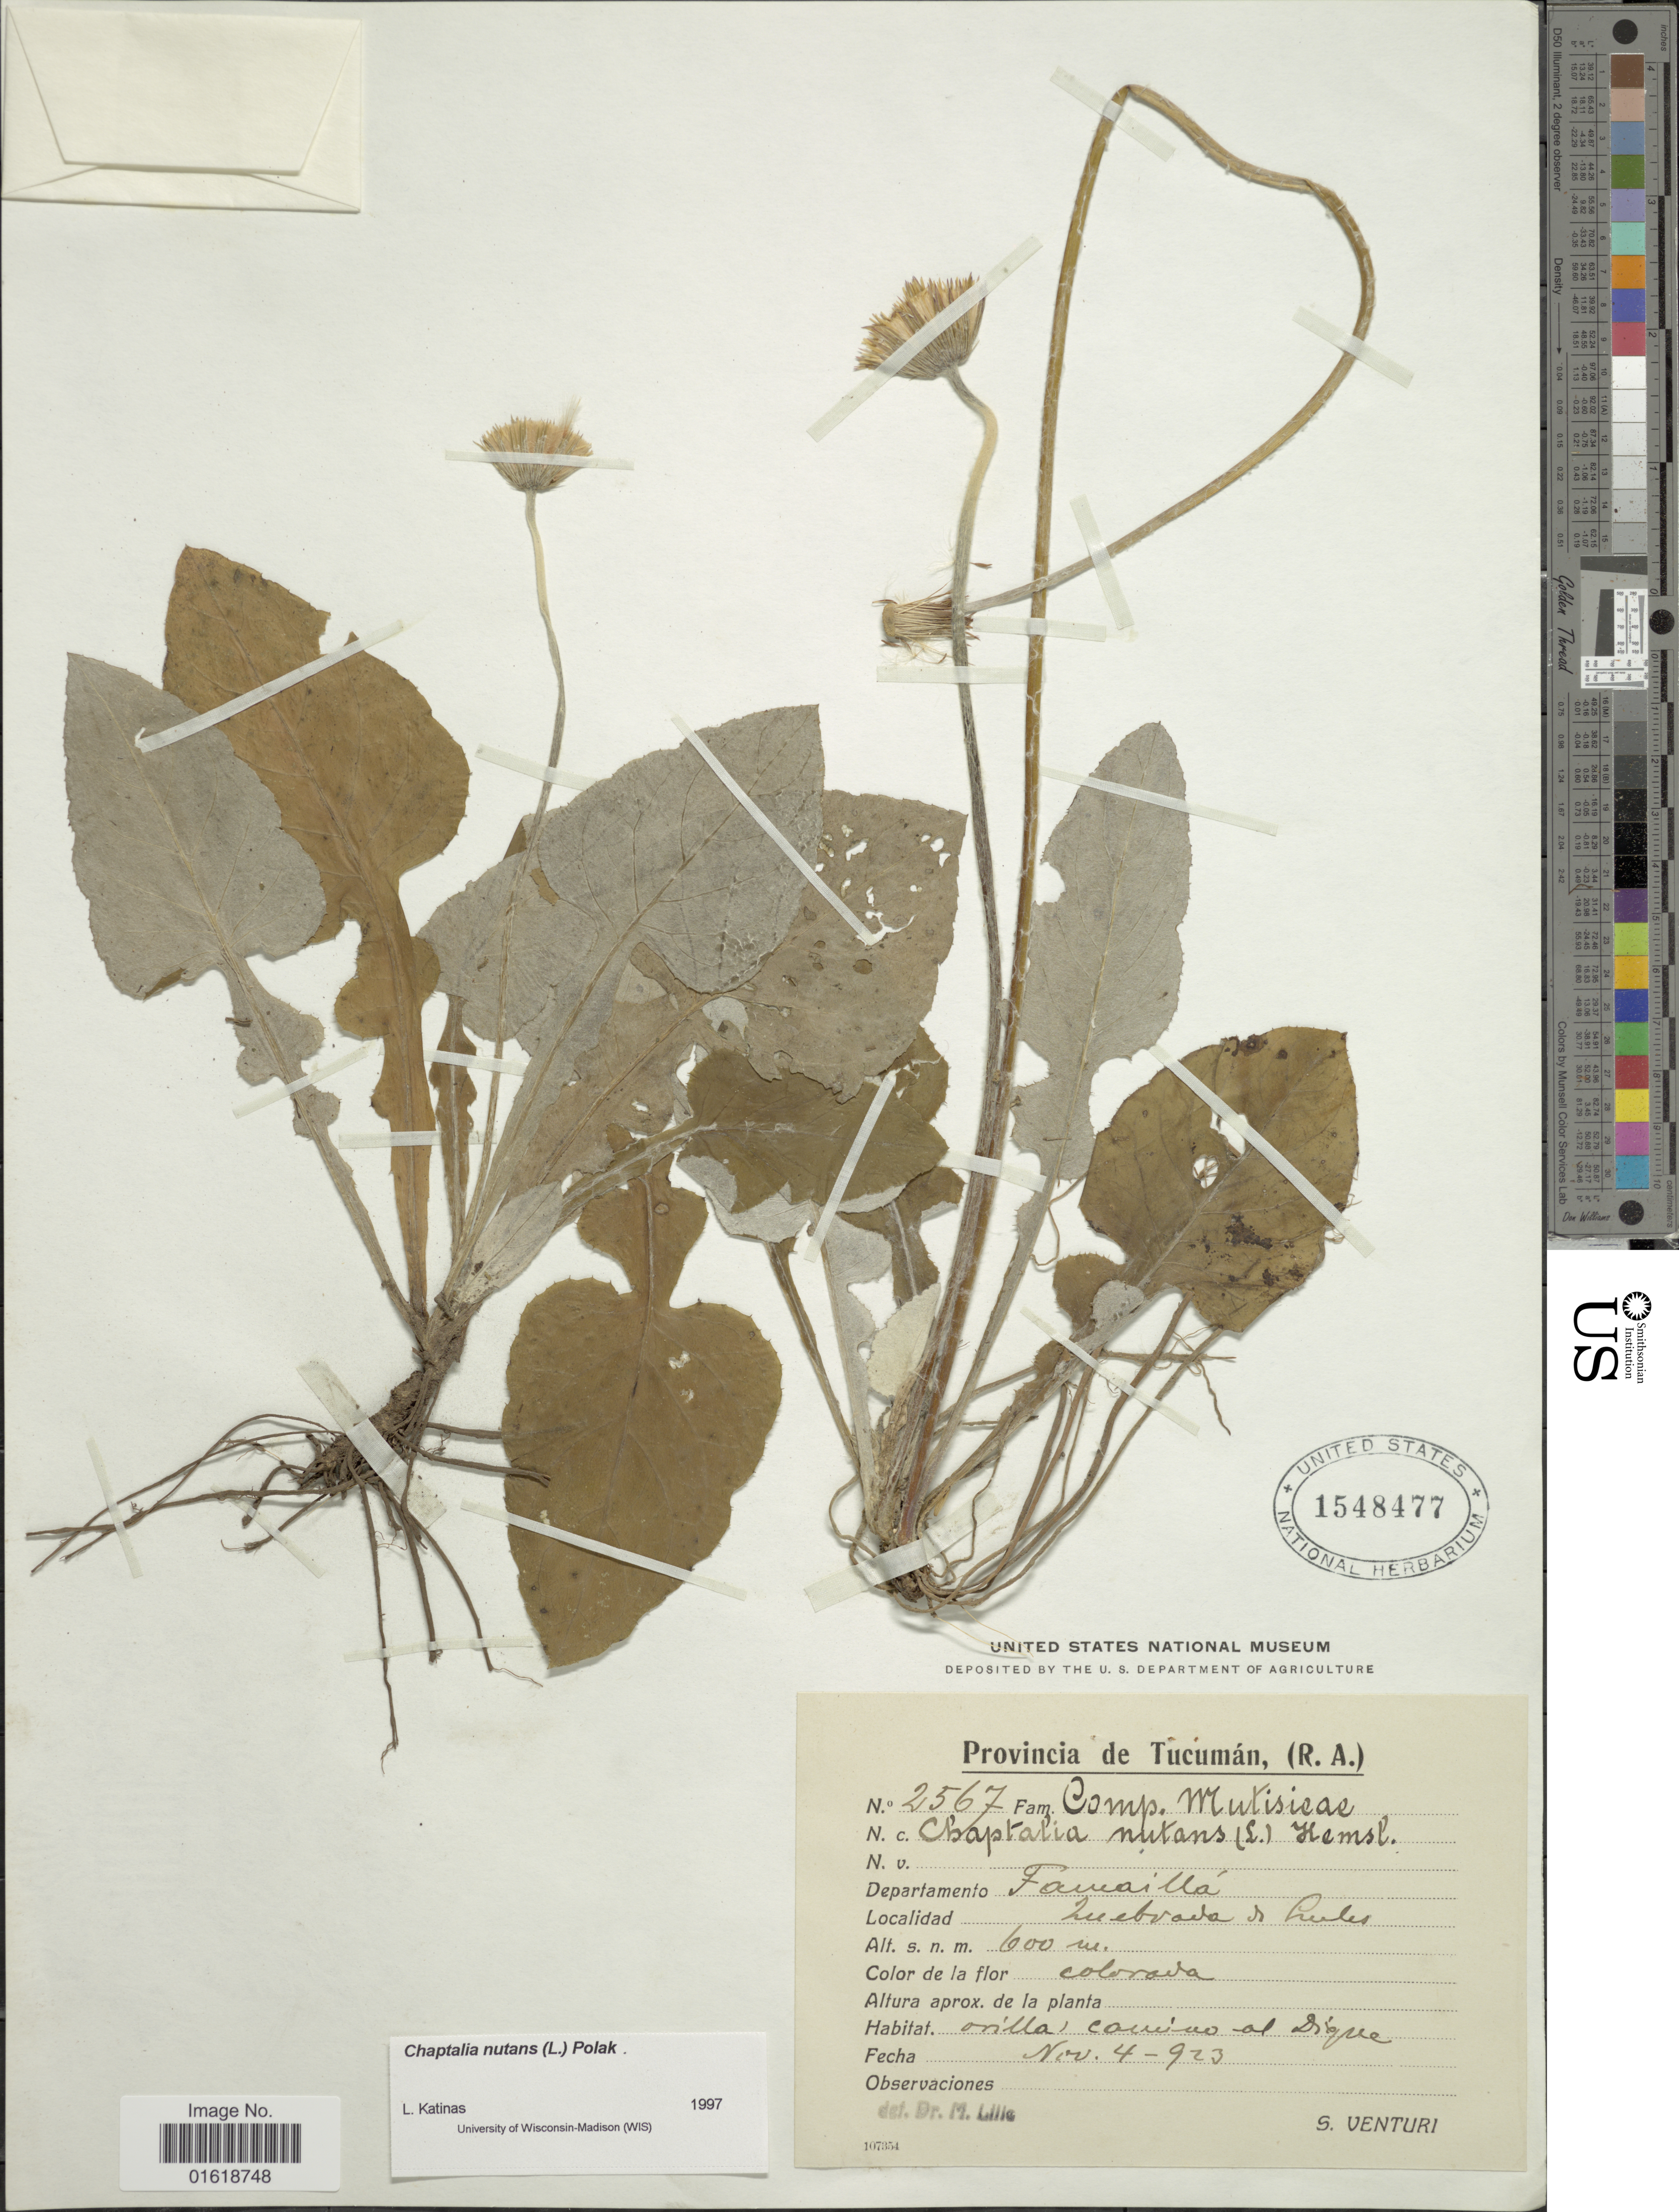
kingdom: Plantae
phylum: Tracheophyta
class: Magnoliopsida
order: Asterales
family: Asteraceae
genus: Chaptalia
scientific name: Chaptalia nutans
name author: (L.) Pol.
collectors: S. Venturi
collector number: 2567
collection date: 1923-11-04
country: Argentina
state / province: Tucuman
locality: Departamento Famaillá. Quebrada de Lules.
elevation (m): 600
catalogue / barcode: US 1548477